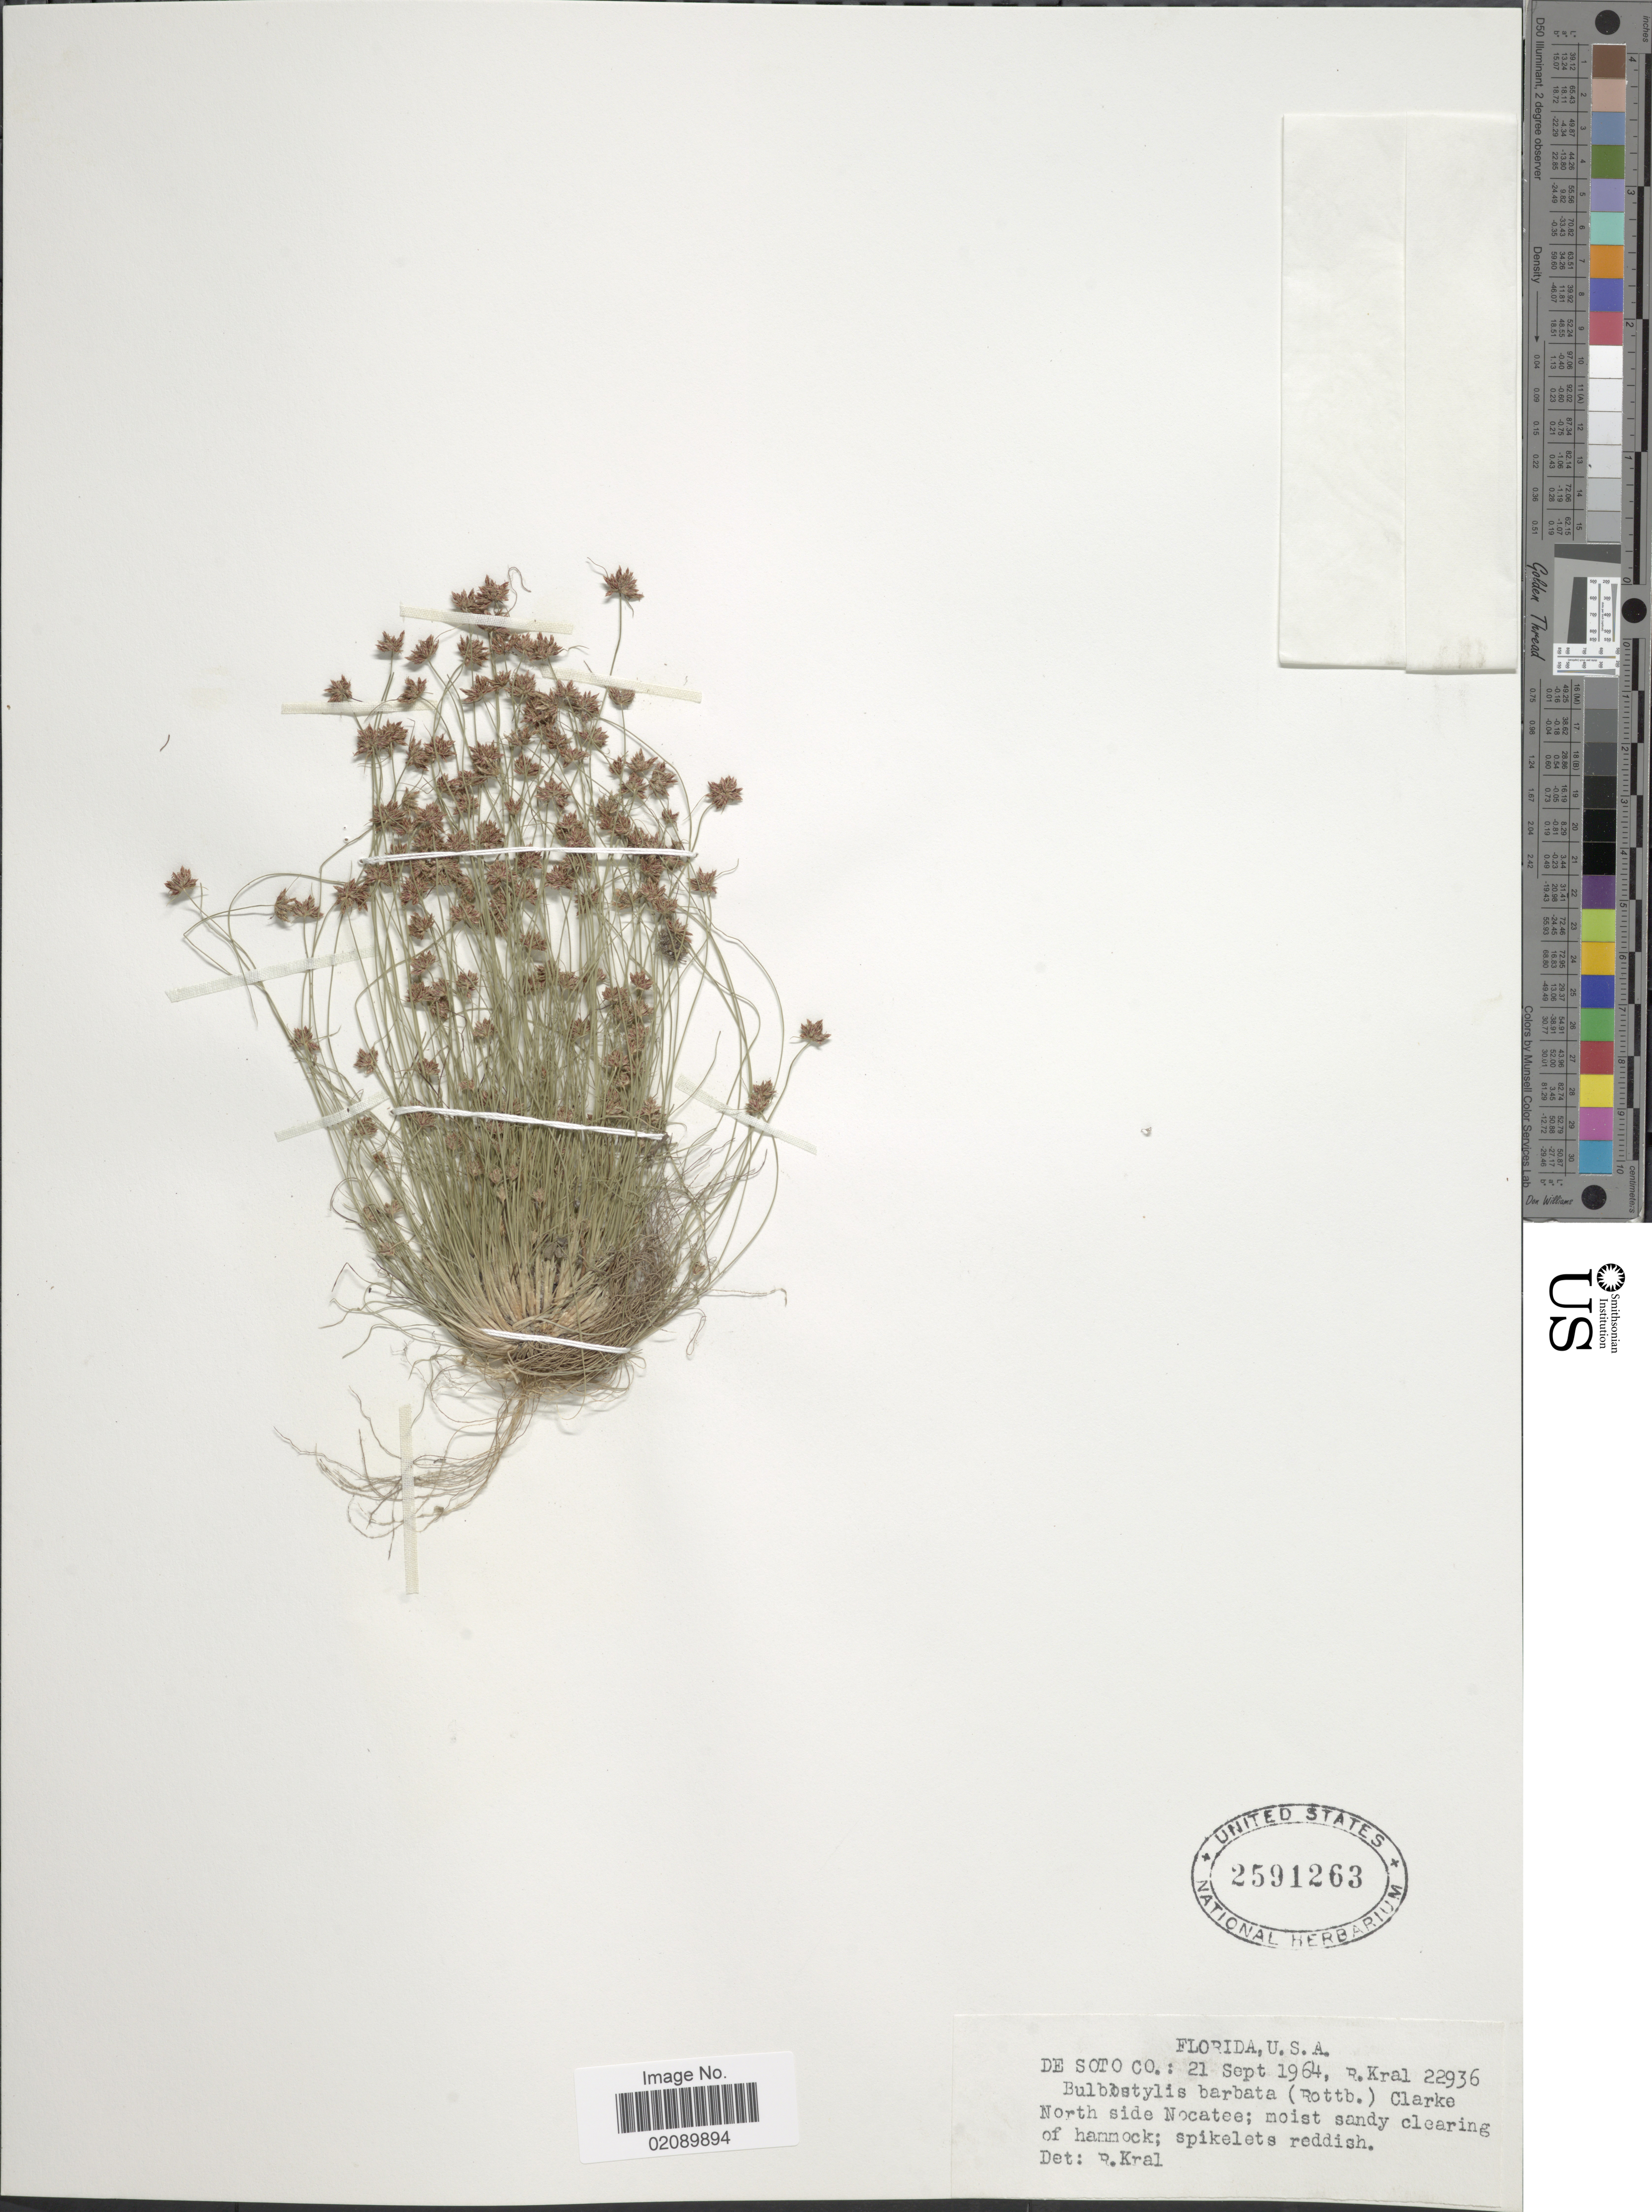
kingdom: Plantae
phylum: Tracheophyta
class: Liliopsida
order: Poales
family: Cyperaceae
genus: Bulbostylis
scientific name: Bulbostylis barbata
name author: (Rottb.) C.B. Clarke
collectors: R. Kral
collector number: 22936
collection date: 1964-09-21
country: United States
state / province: Florida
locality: De Soto Co. North side Nocatee; moist sandy clearing of hammock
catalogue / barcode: US 2591263